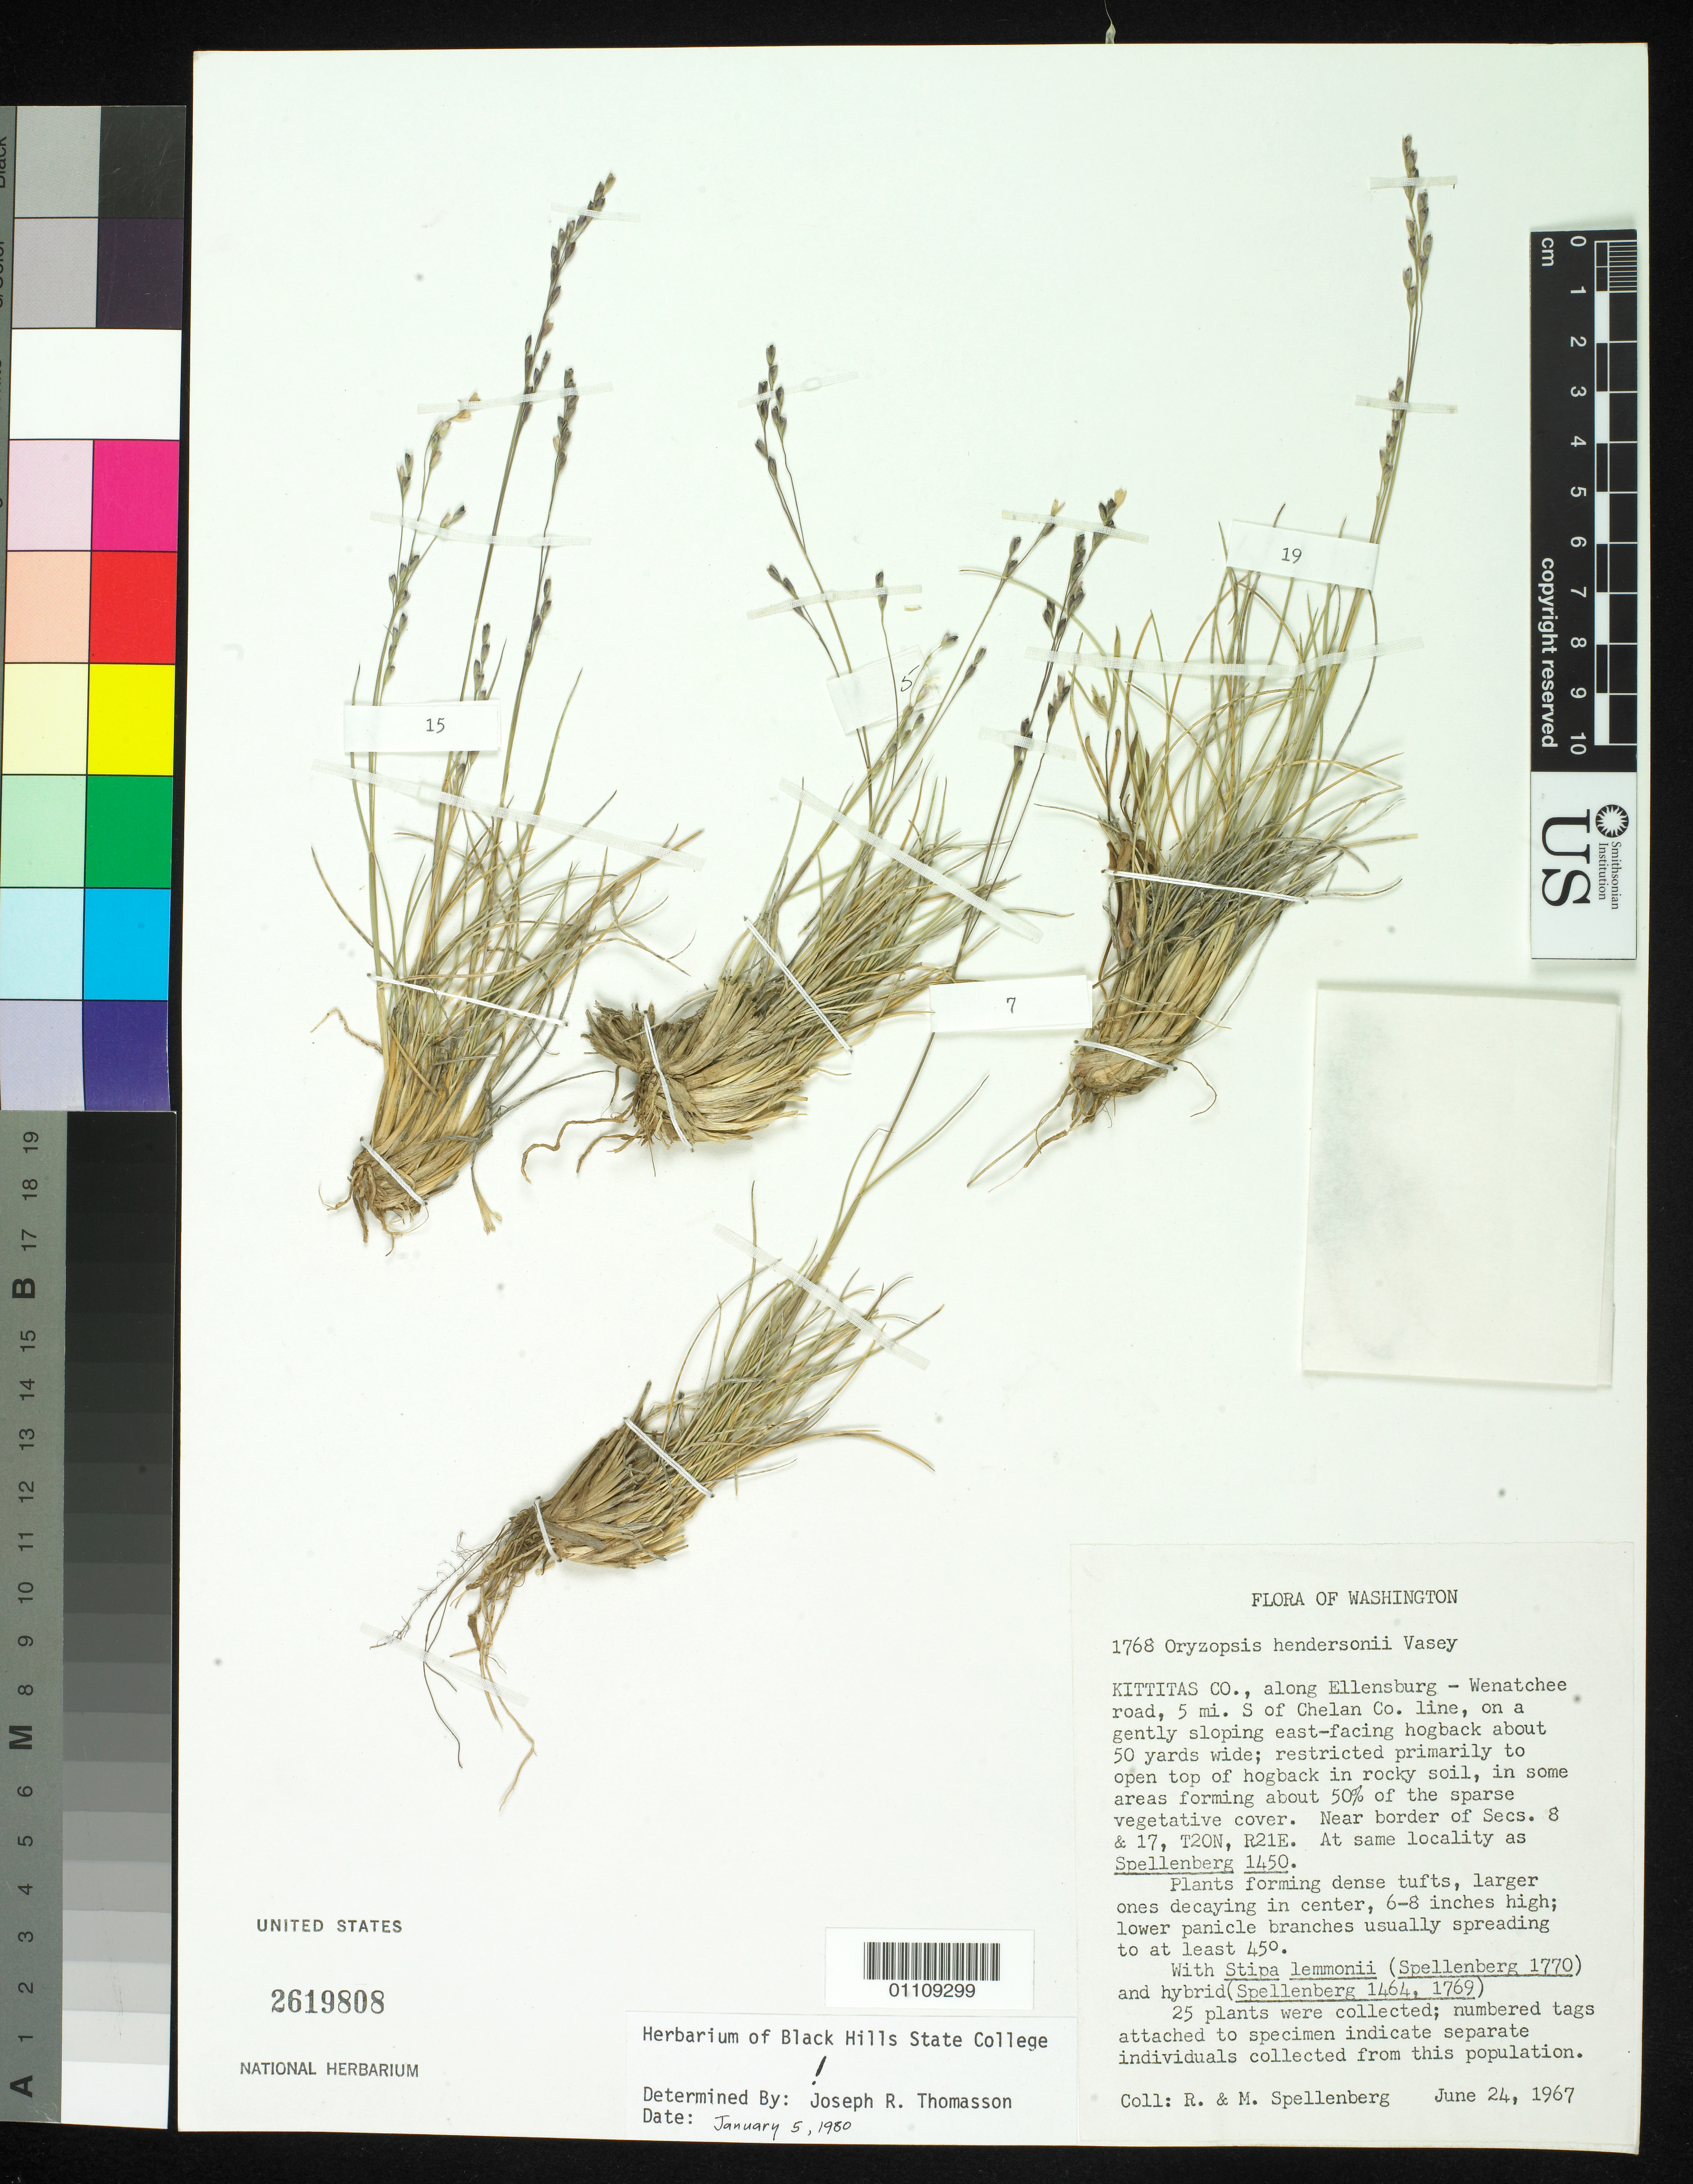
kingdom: Plantae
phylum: Tracheophyta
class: Liliopsida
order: Poales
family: Poaceae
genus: Eriocoma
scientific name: Eriocoma hendersonii ined.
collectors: J. Maze, E. Maze, K. A. Robson & T. Henn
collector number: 1768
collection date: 1967-06-24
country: United States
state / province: Washington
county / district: Kittitas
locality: along Ellensburg- Wenatchee Road, 5 mi. S. of Chelan Co. line, on a gently sloping east-facing hogback about 50 yards wide.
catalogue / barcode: US 2619808